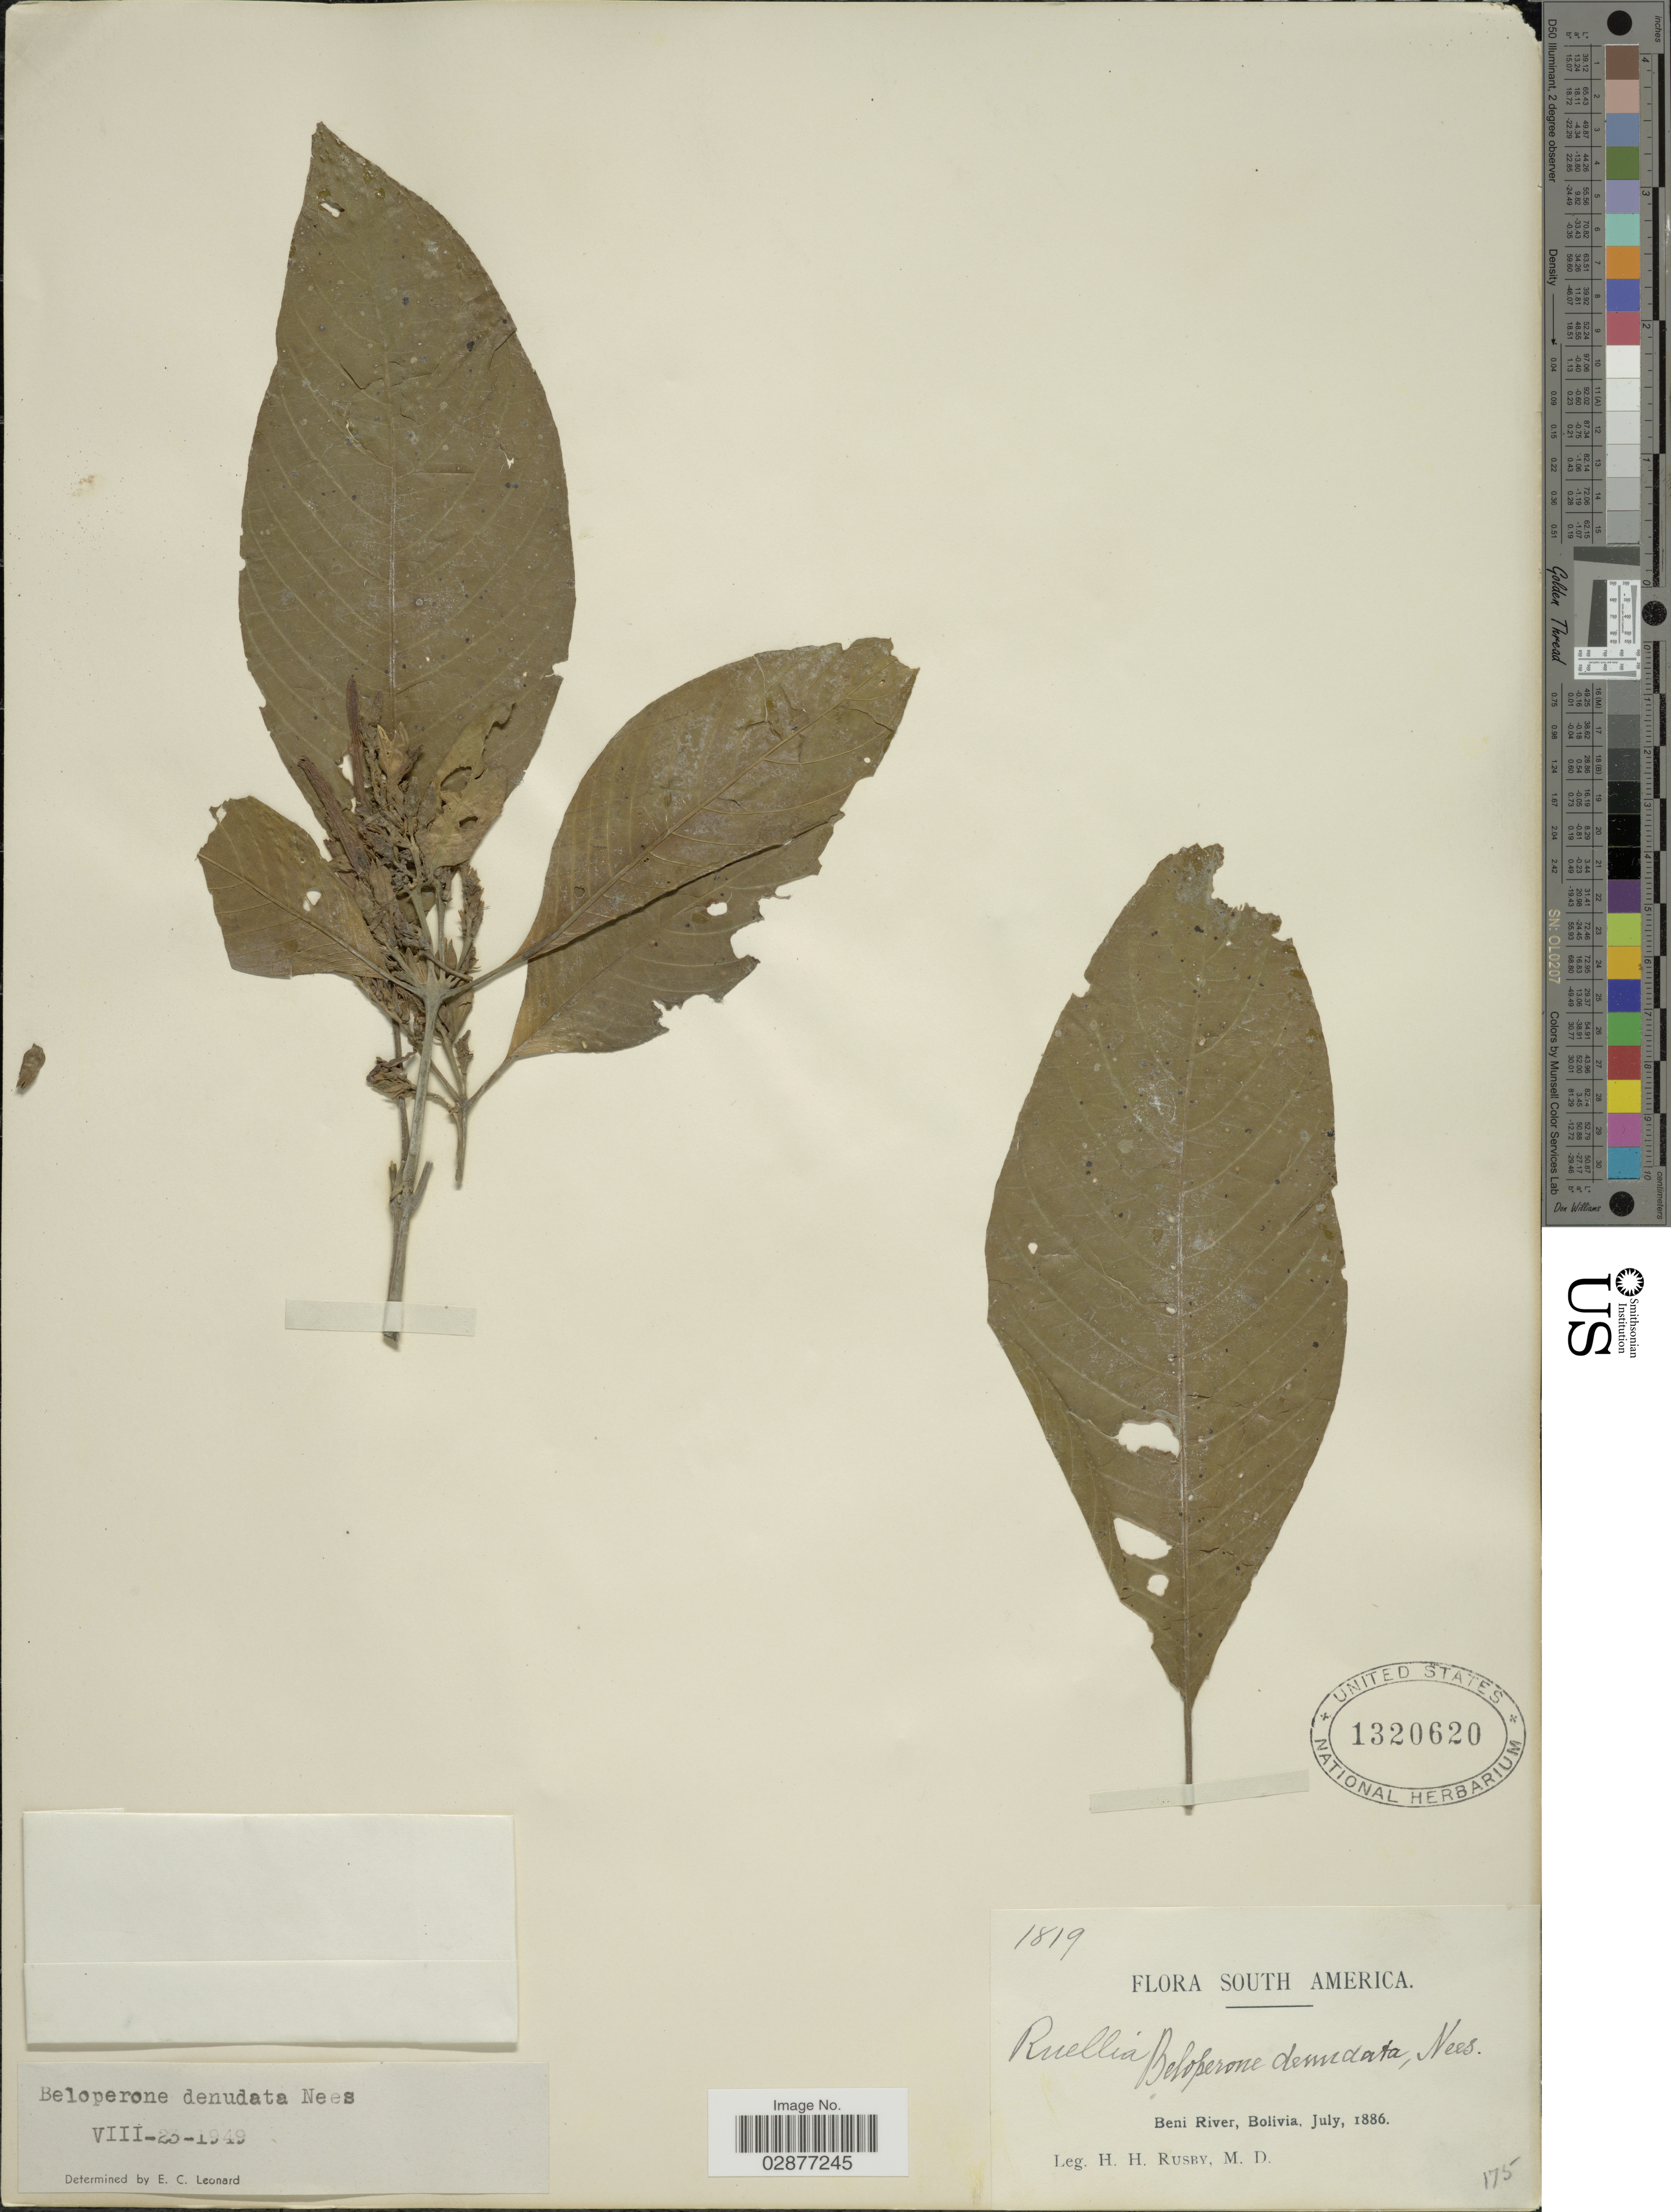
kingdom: Plantae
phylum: Tracheophyta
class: Magnoliopsida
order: Lamiales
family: Acanthaceae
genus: Justicia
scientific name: Justicia appendiculata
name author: (Ruiz & Pav.) Vahl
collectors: H. H. Rusby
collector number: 1819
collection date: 1886-07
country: Bolivia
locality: Beni River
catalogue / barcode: US 1320620